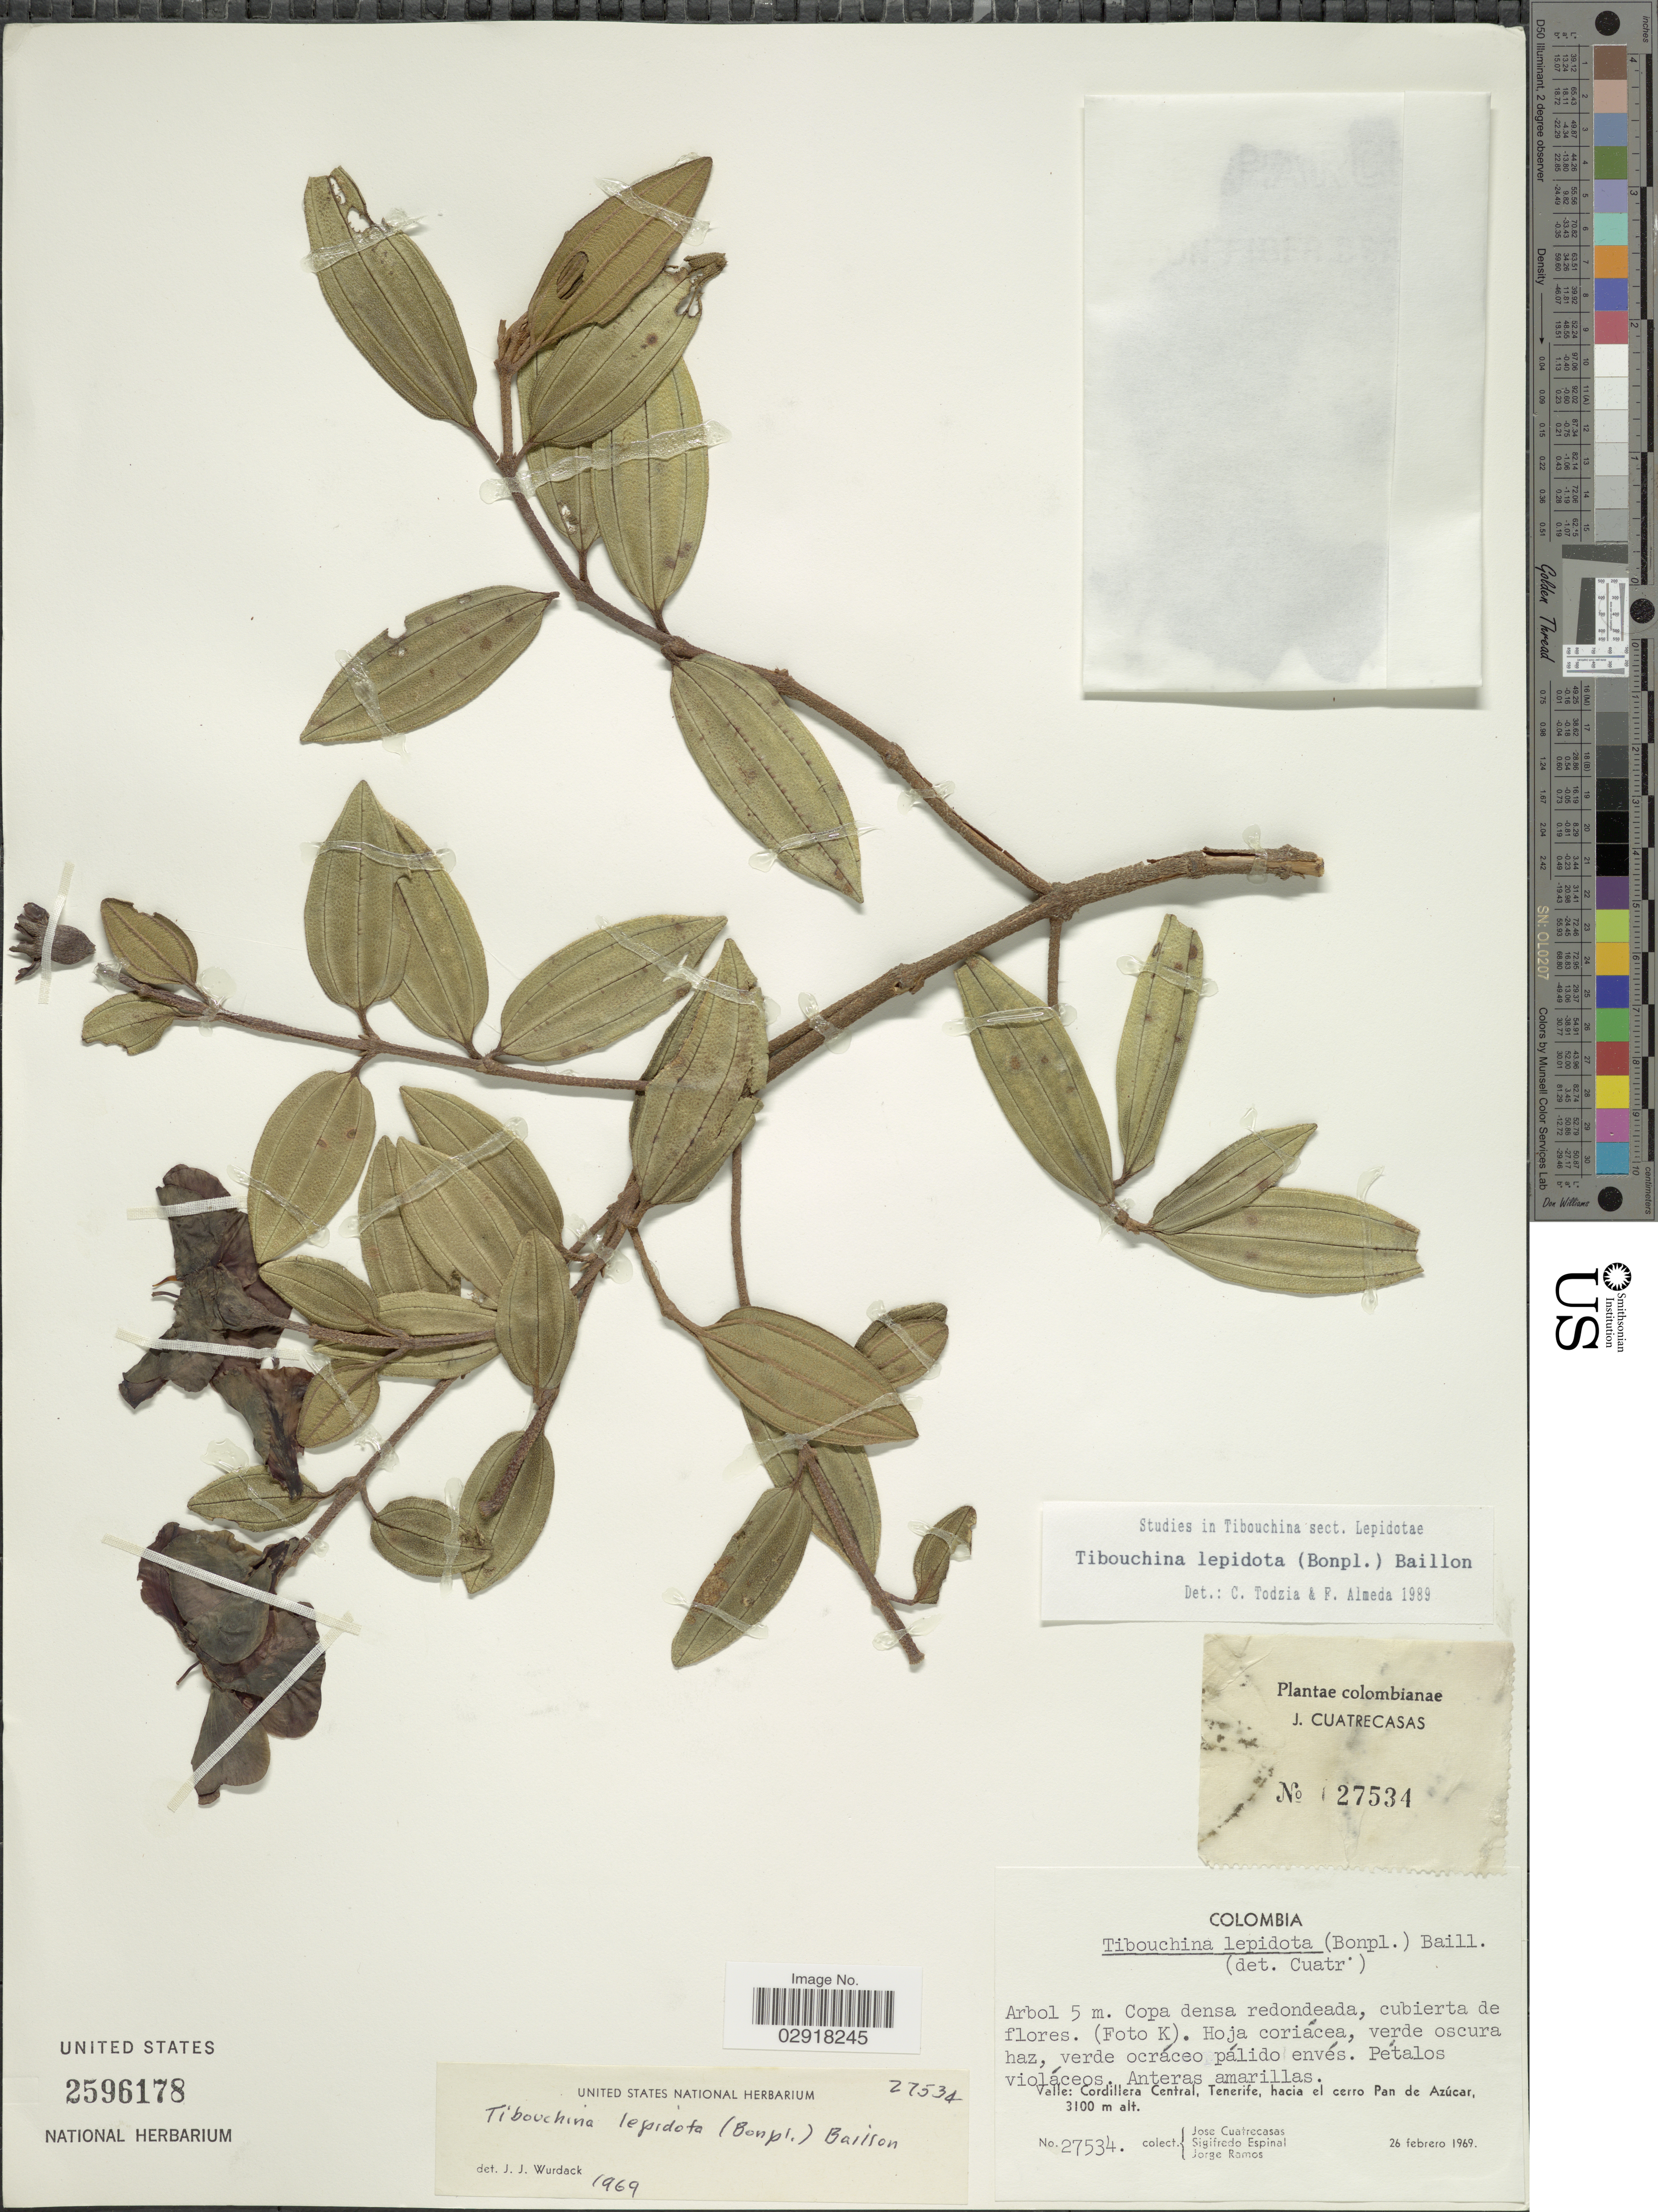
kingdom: Plantae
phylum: Tracheophyta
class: Magnoliopsida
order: Myrtales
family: Melastomataceae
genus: Andesanthus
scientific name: Andesanthus lepidotus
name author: (Humb. & Bonpl.) P.J.F. Guim. & Michelang.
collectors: J. Cuatrecasas, S. Espinal & J. Ramos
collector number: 27534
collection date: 1969-02-26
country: Colombia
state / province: Valle del Cauca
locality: Valle: Cordillera Central, Tenerife, hacia el cerro Pan de Azúcar.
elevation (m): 3100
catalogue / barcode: US 2596178